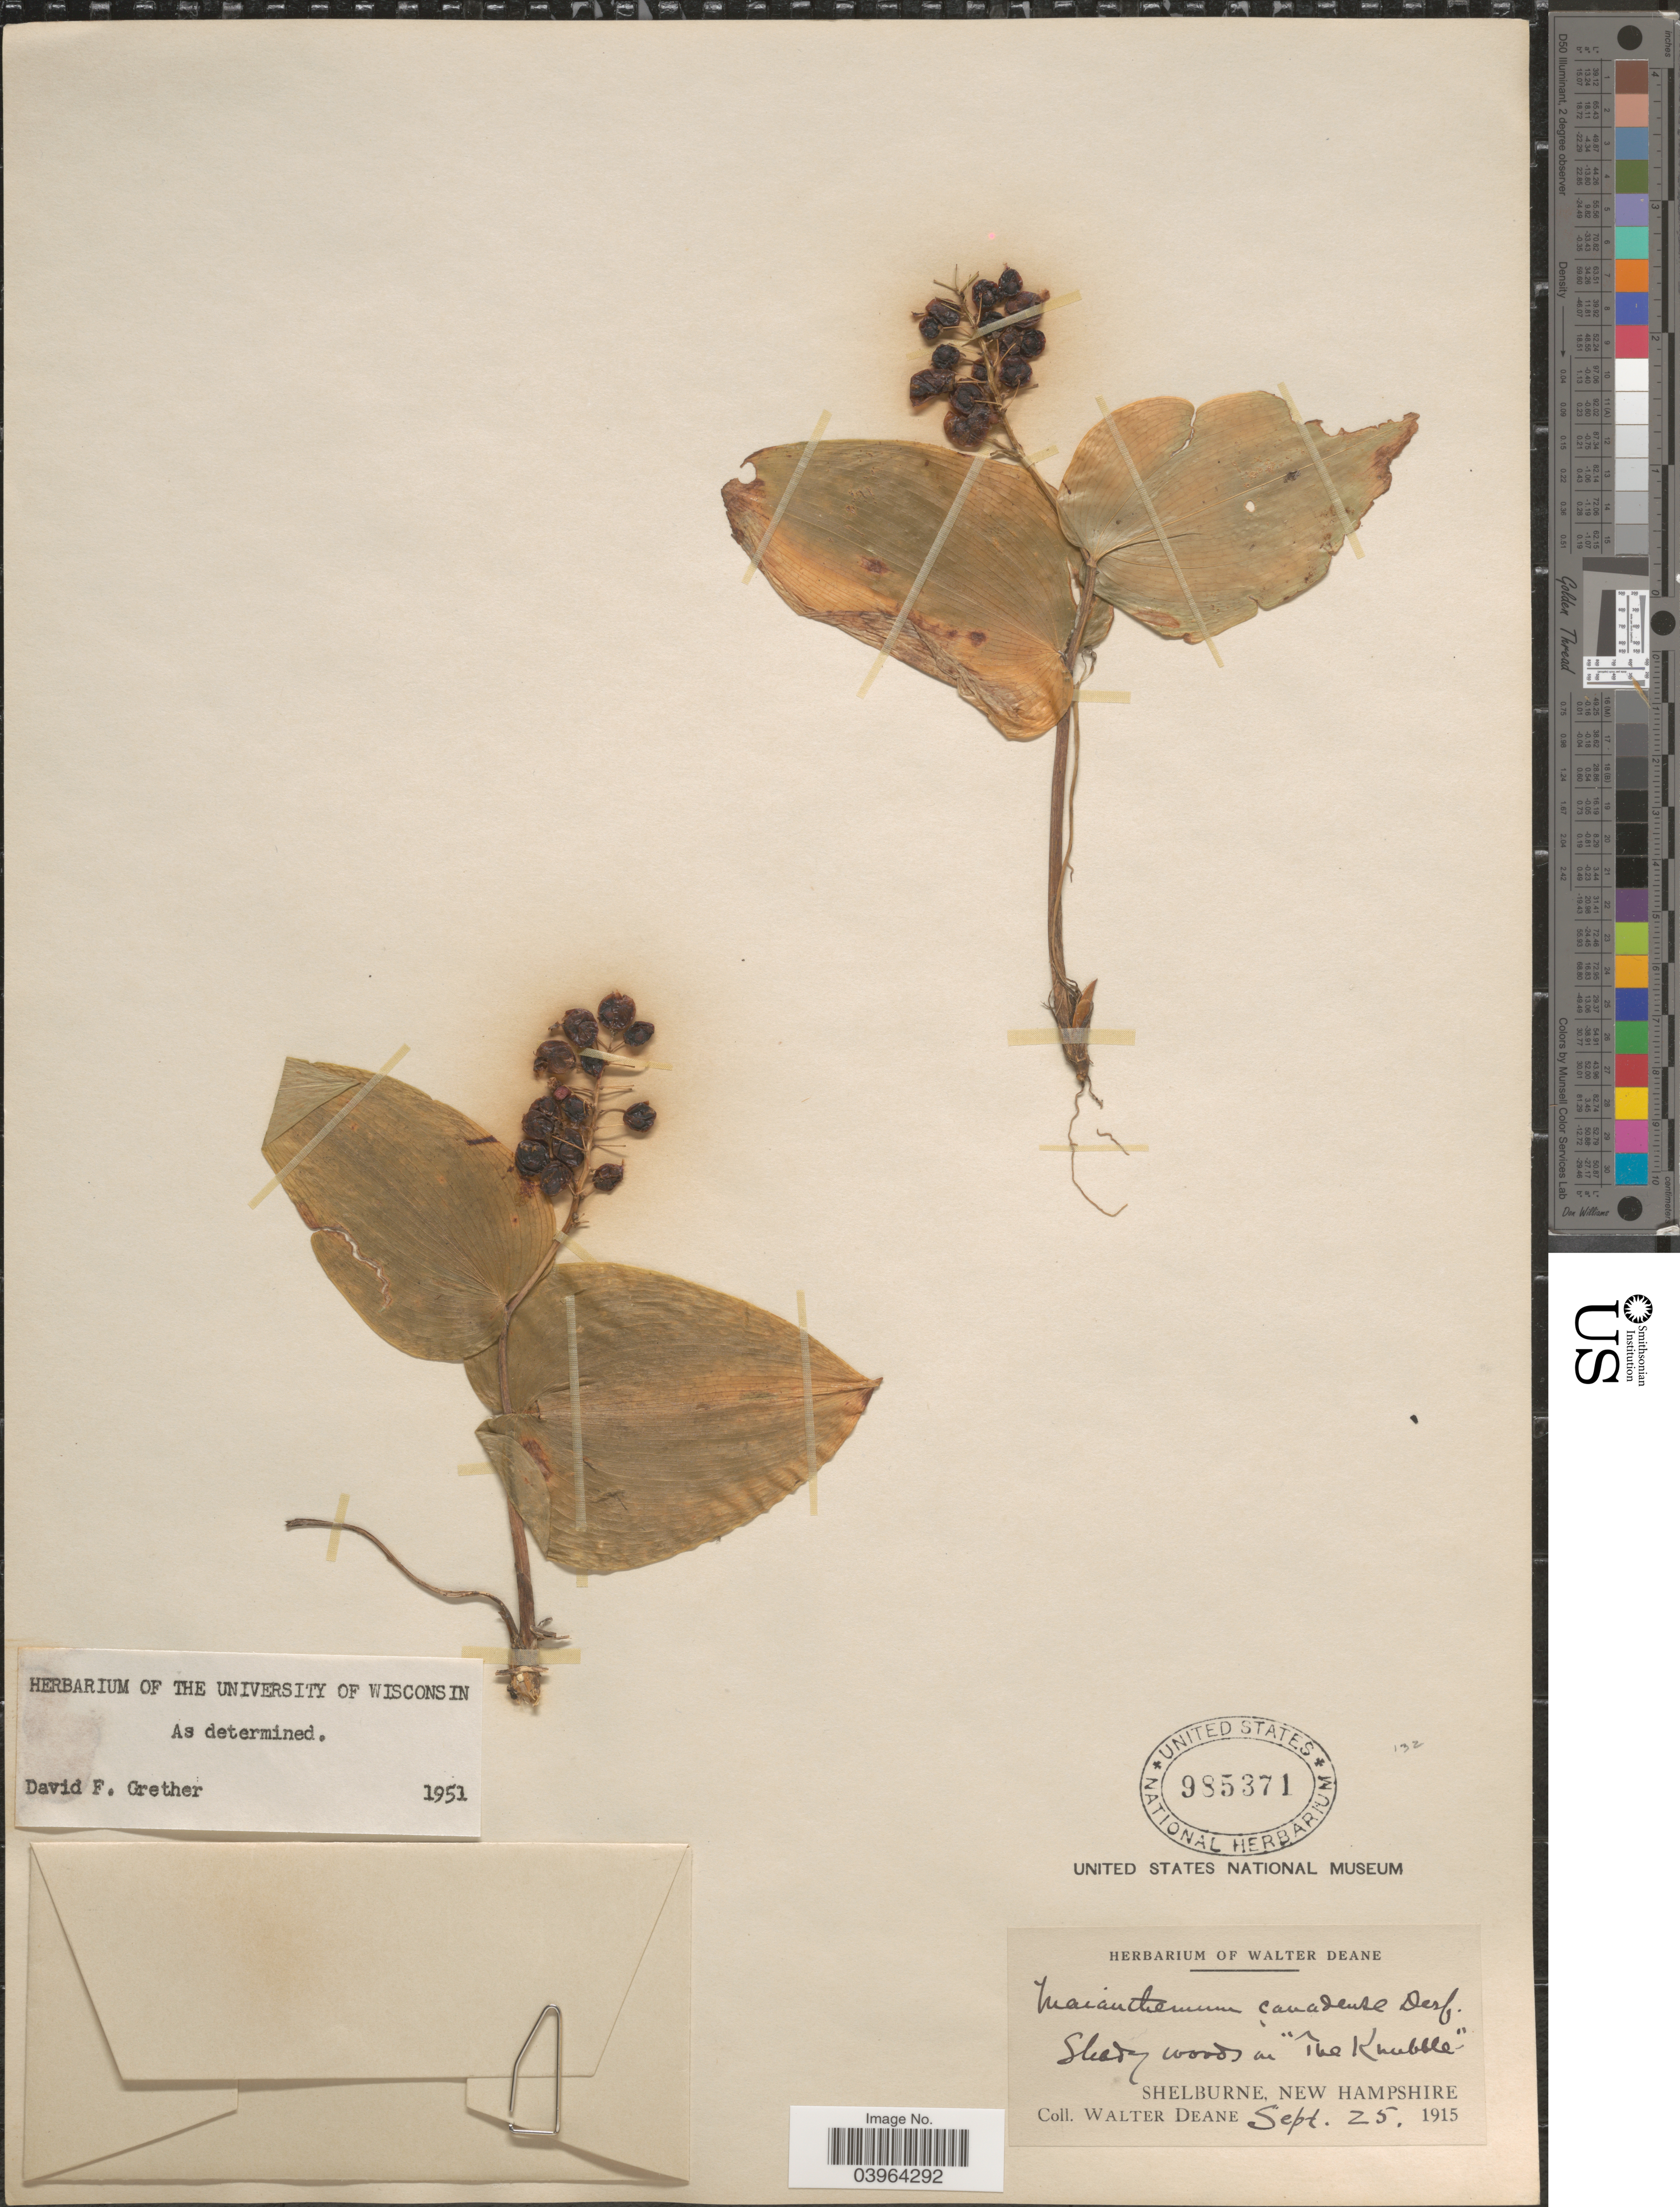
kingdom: Plantae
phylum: Tracheophyta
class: Liliopsida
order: Asparagales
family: Asparagaceae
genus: Maianthemum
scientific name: Maianthemum canadense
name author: Desf.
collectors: W. Deane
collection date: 1915-09-25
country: United States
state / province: New Hampshire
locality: Shady woods on "The Knubble". Shelburne.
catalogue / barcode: US 985371